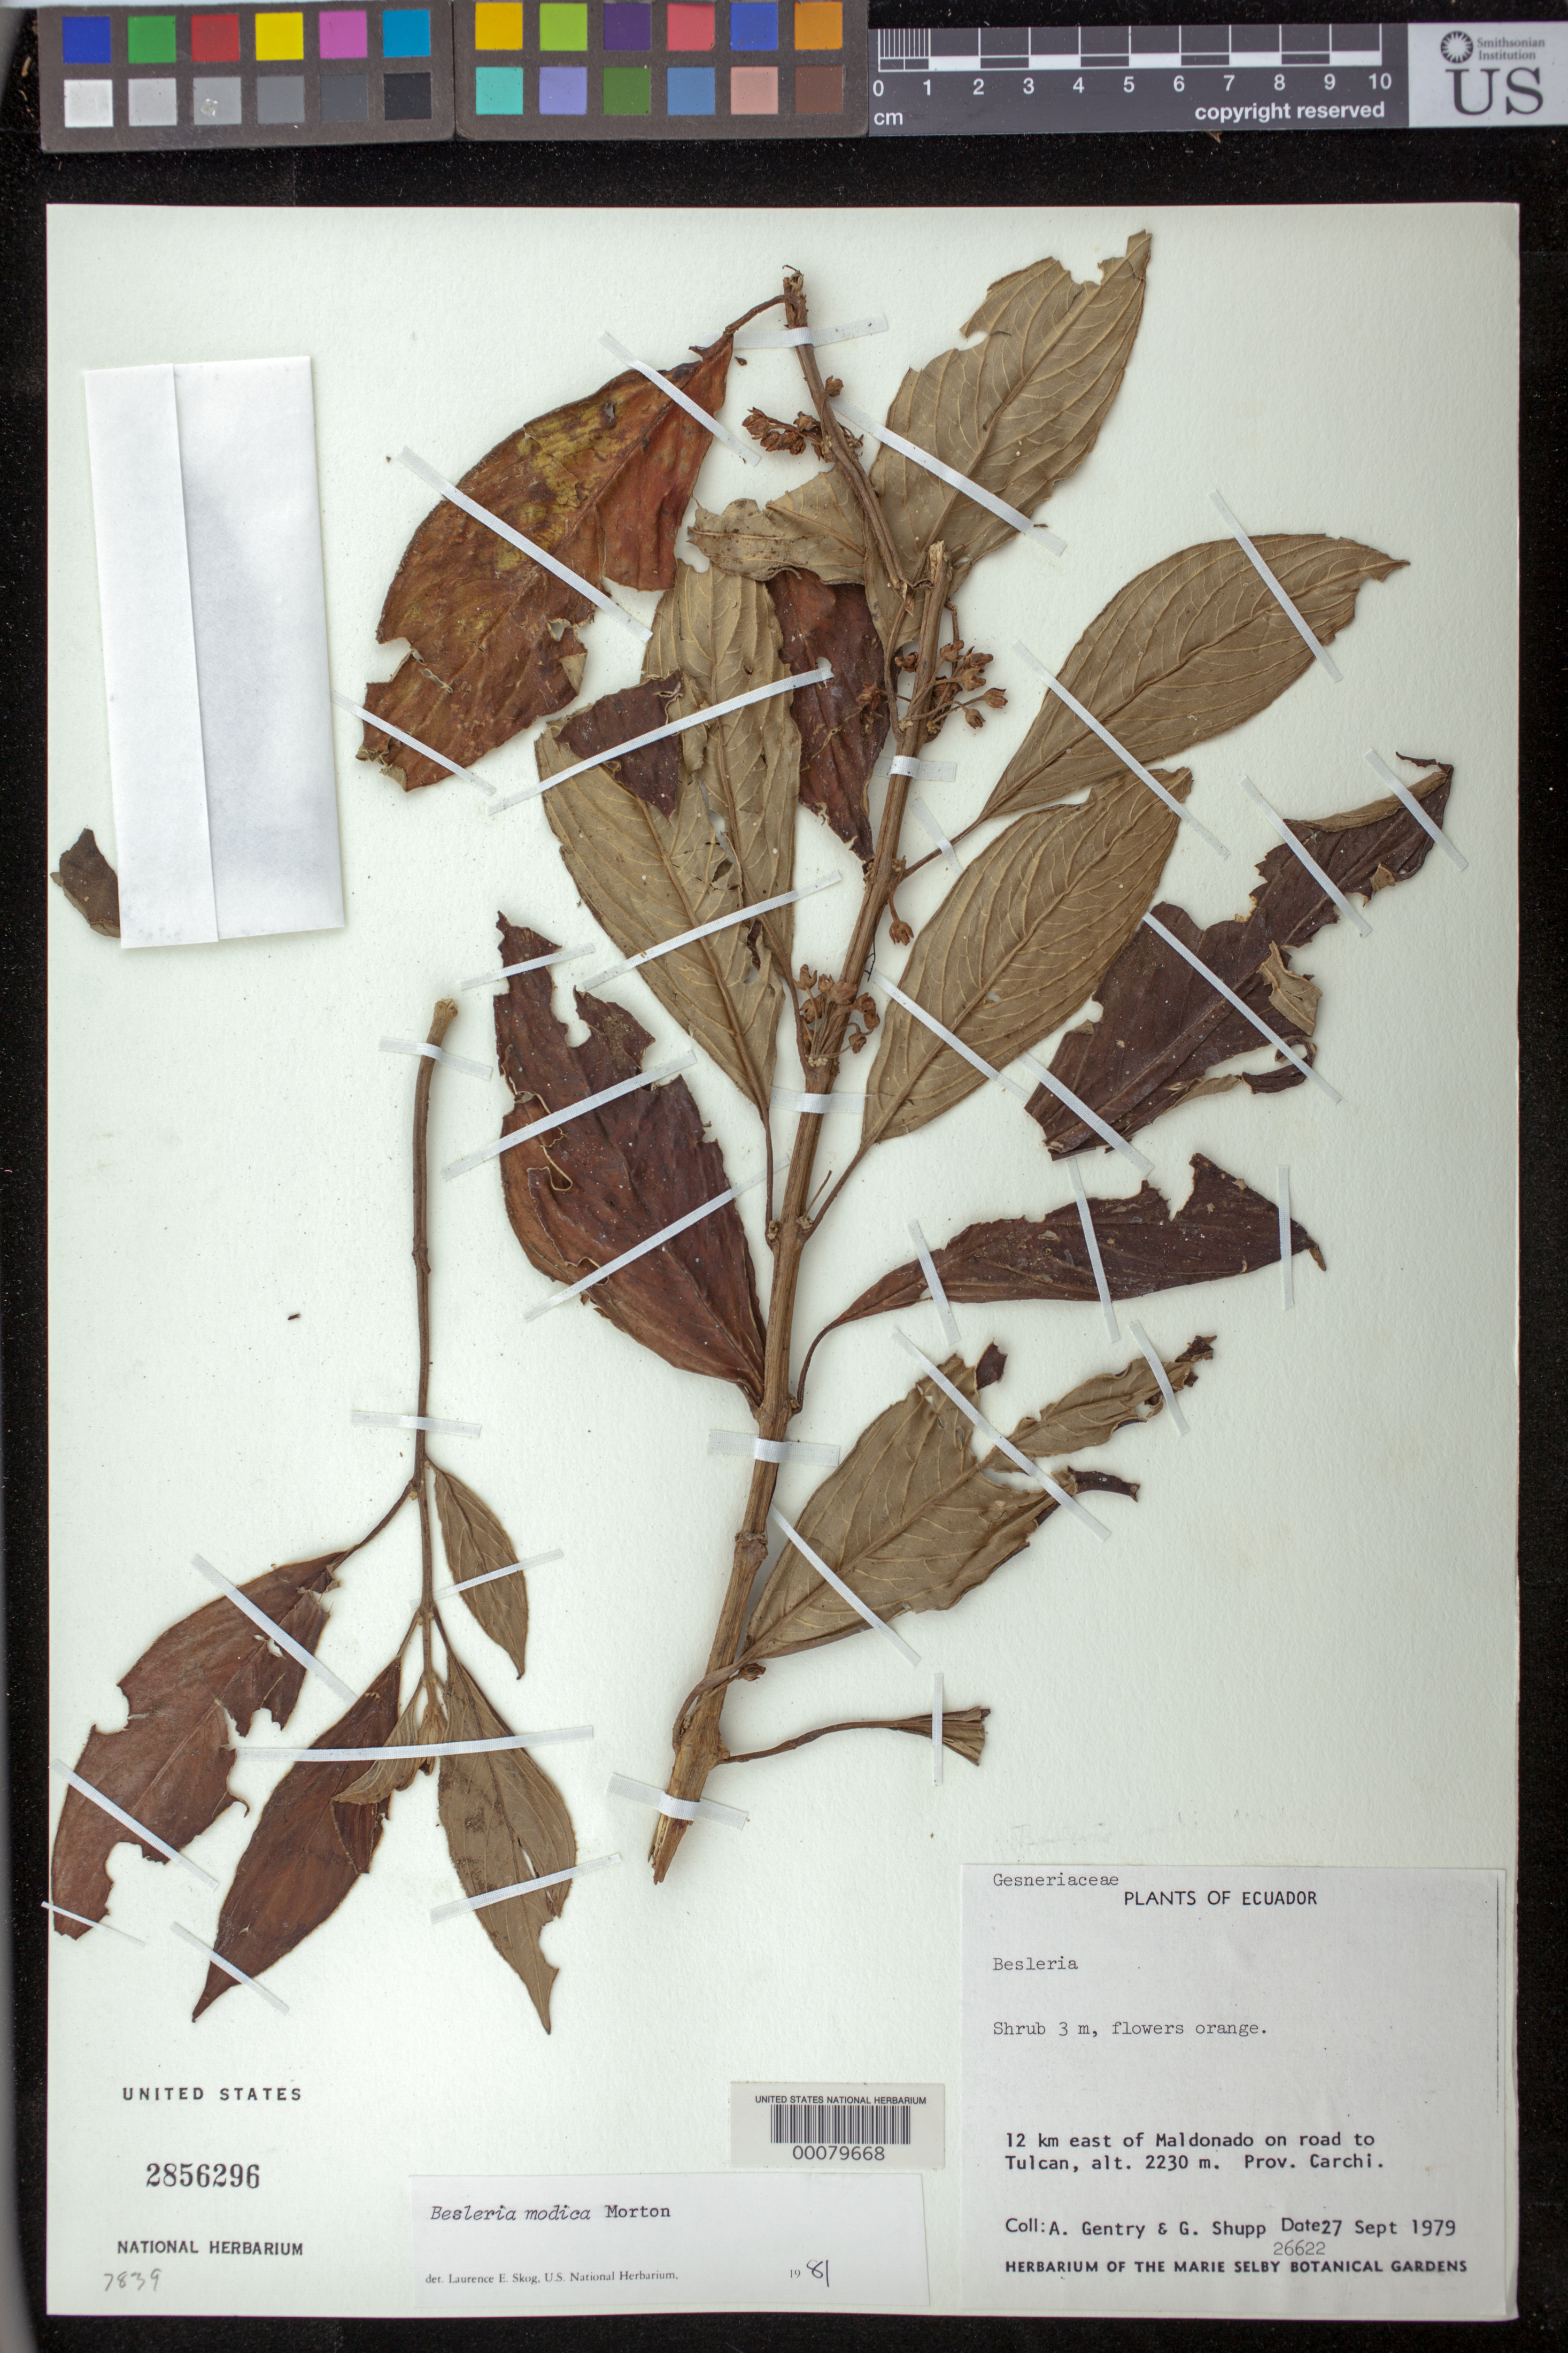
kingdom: Plantae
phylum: Tracheophyta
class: Magnoliopsida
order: Lamiales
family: Gesneriaceae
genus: Besleria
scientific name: Besleria modica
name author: C.V. Morton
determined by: Clark, J. L., (SEL), The Marie Selby Botanical Garden (UNITED STATES)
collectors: A. H. Gentry & G. Shupp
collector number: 26622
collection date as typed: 27 Sep 1979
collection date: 1979-09-27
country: Ecuador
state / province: Carchi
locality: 12 km E of Maldonado on road to Tulcan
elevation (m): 2230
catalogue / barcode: US 2856296